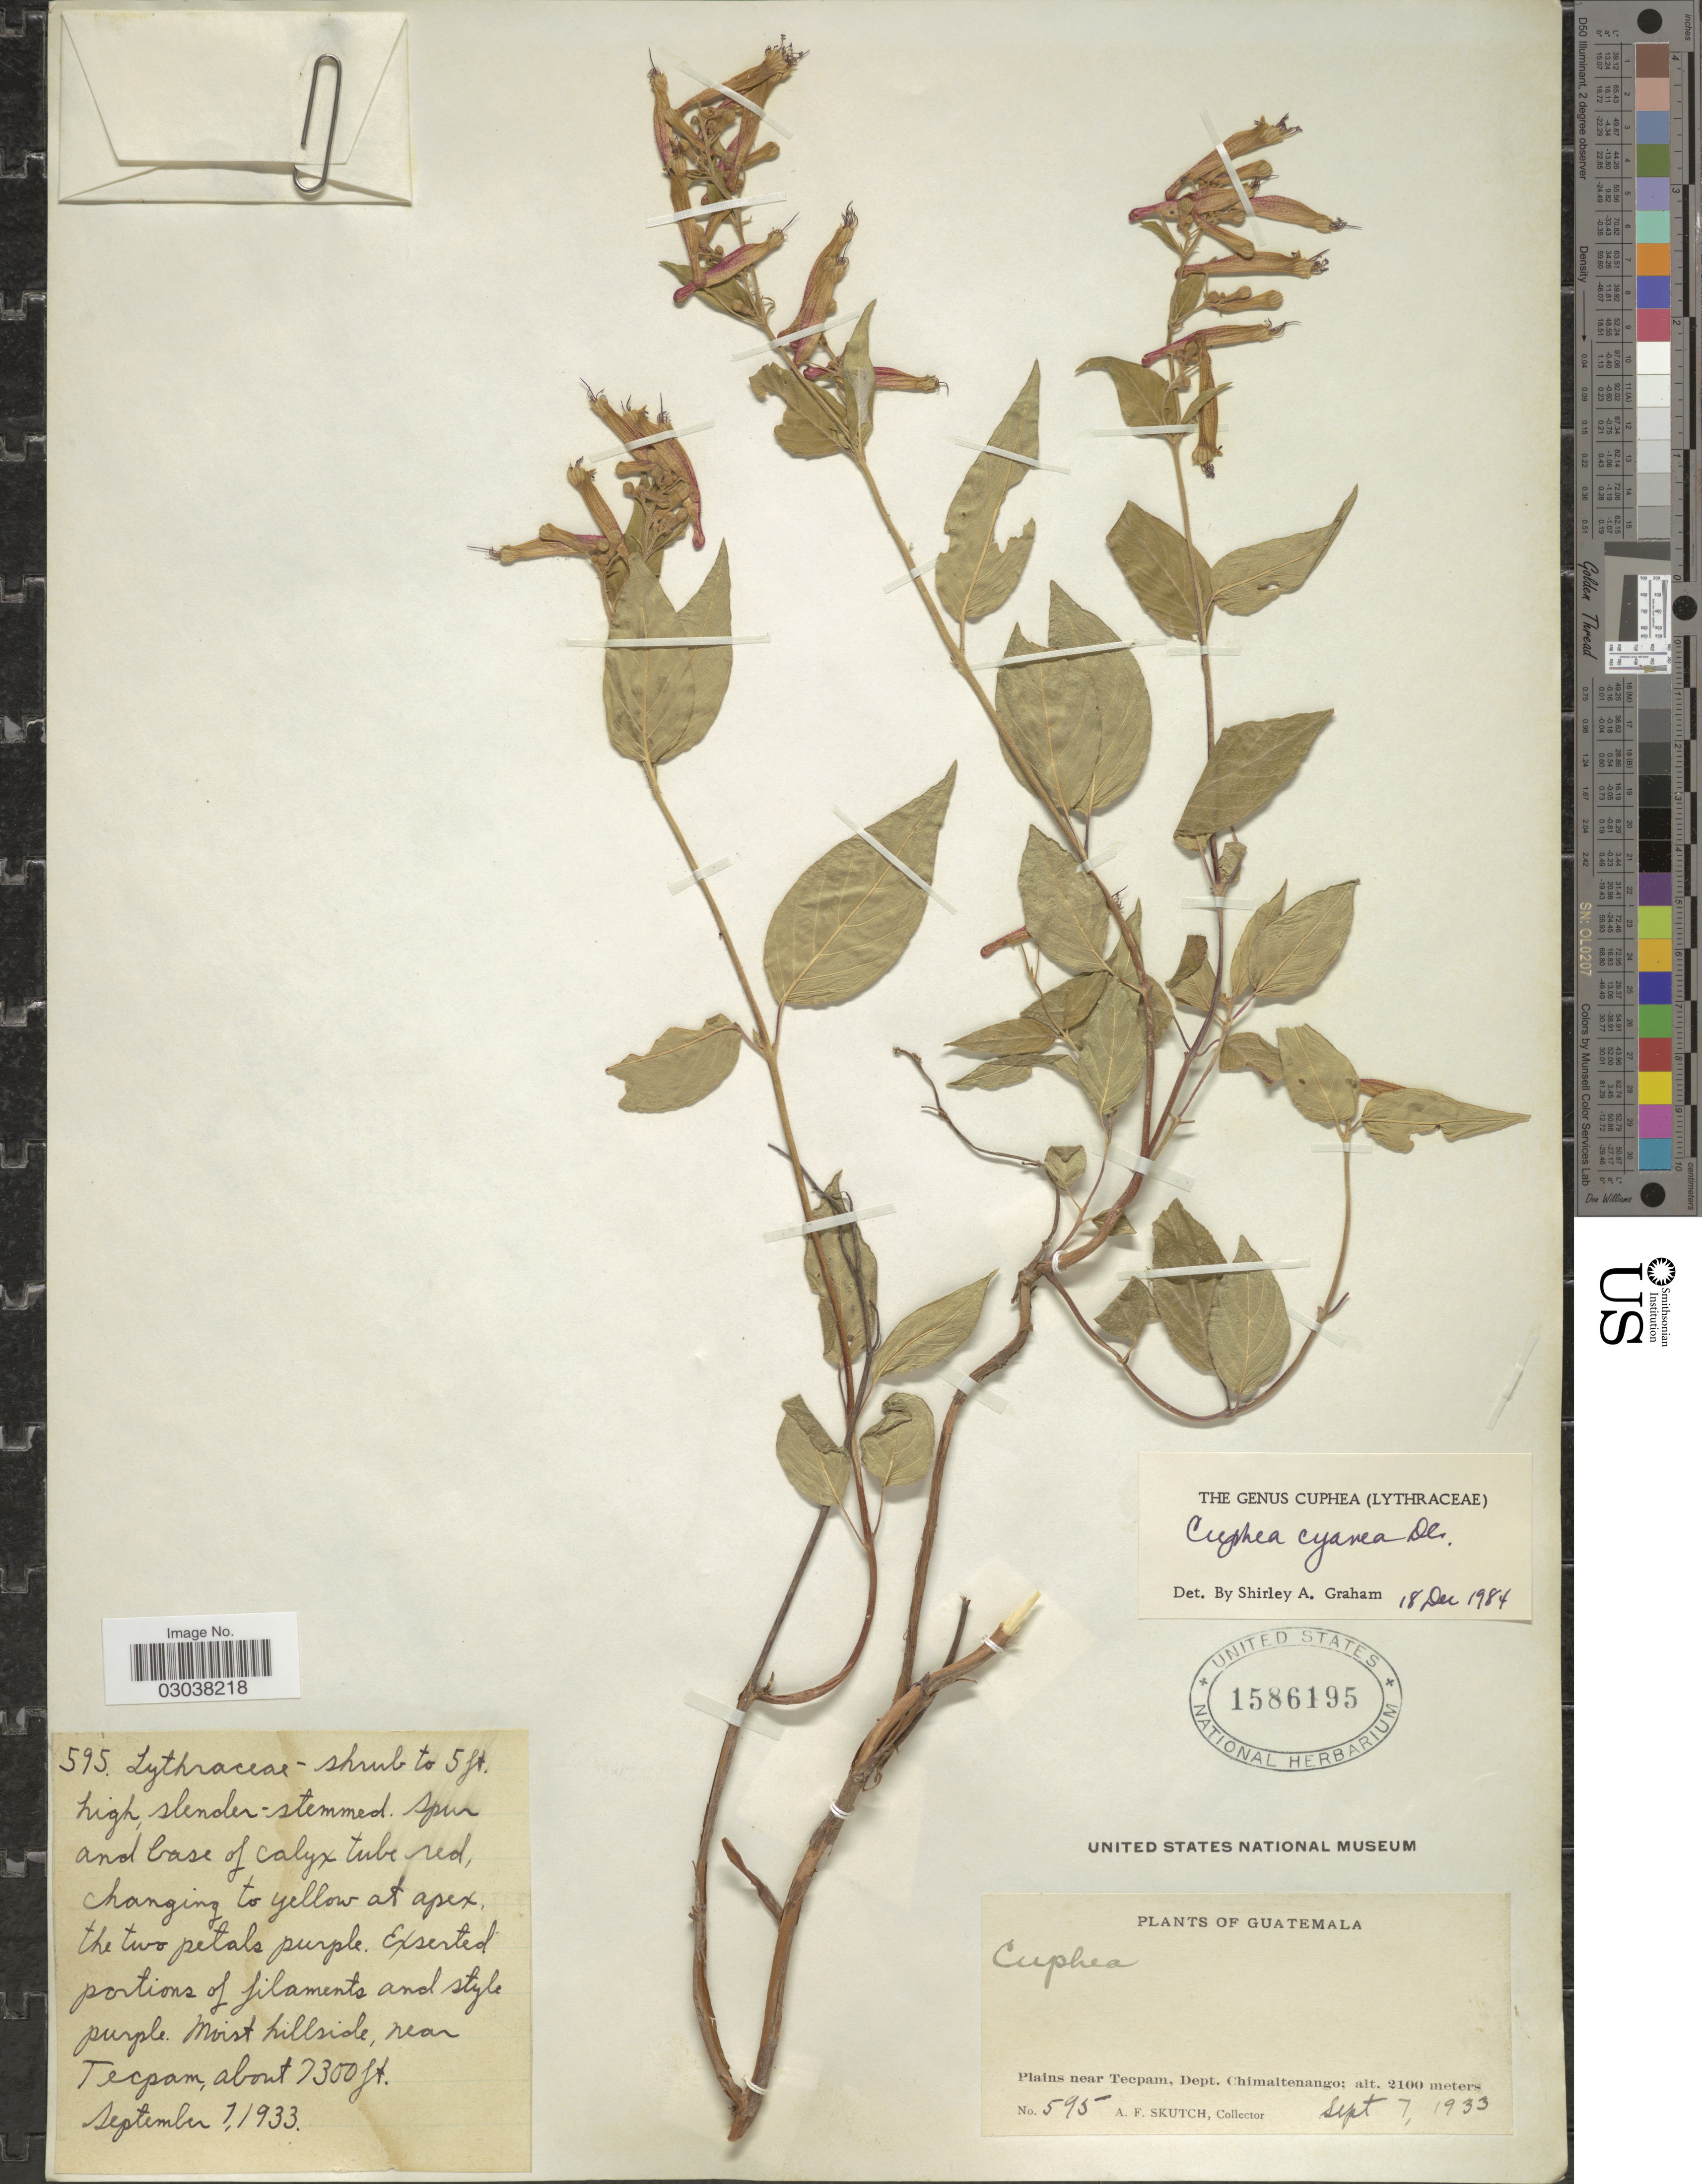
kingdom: Plantae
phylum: Tracheophyta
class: Magnoliopsida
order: Myrtales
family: Lythraceae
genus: Cuphea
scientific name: Cuphea cyanea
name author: DC.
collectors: A. F. Skutch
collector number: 595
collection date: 1933-09-07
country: Guatemala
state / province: Chimaltenango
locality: Plains near Tecpam, Dept. Chimaltenango.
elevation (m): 2100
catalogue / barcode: US 1586195